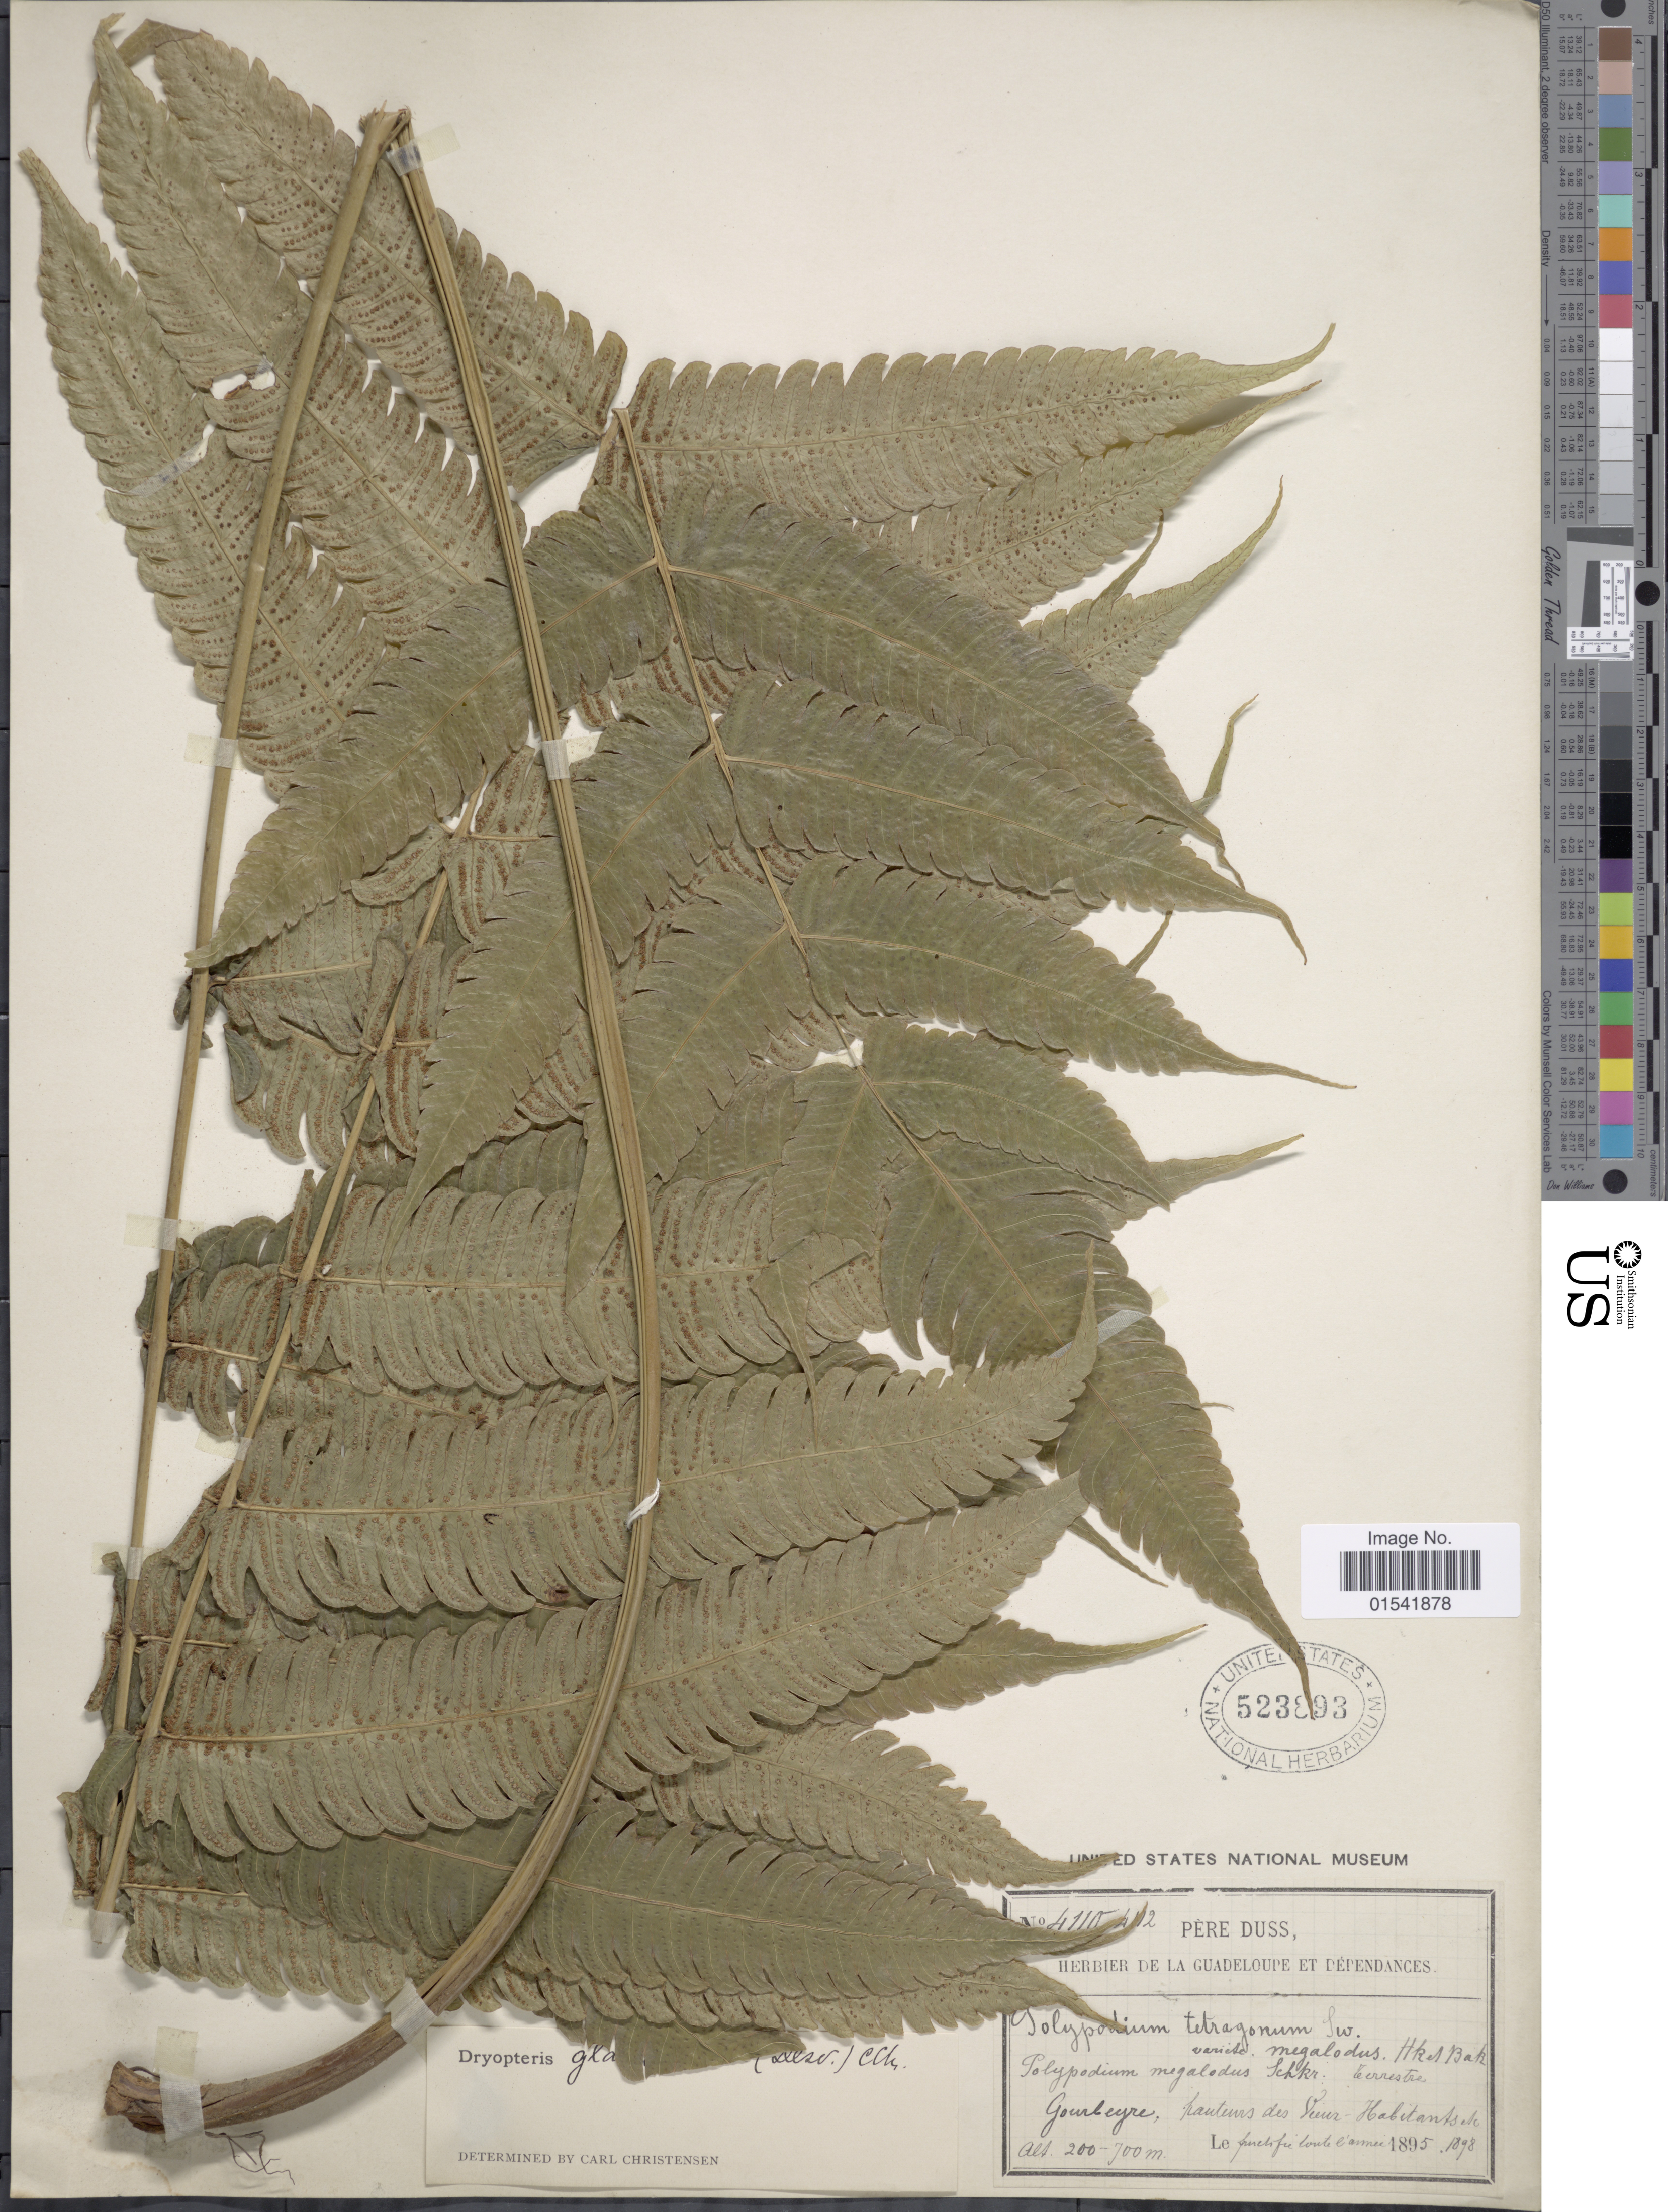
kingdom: Plantae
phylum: Tracheophyta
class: Polypodiopsida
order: Polypodiales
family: Thelypteridaceae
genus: Steiropteris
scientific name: Steiropteris glandulosa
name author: (Hook. f.) Pic. Serm.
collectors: Père Duss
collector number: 4110/4112*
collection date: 1895/1898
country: Guadeloupe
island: Leeward Is.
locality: Gourbeyre, hauteurs des Vieux - Habitants etc.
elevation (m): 200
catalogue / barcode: US 523893